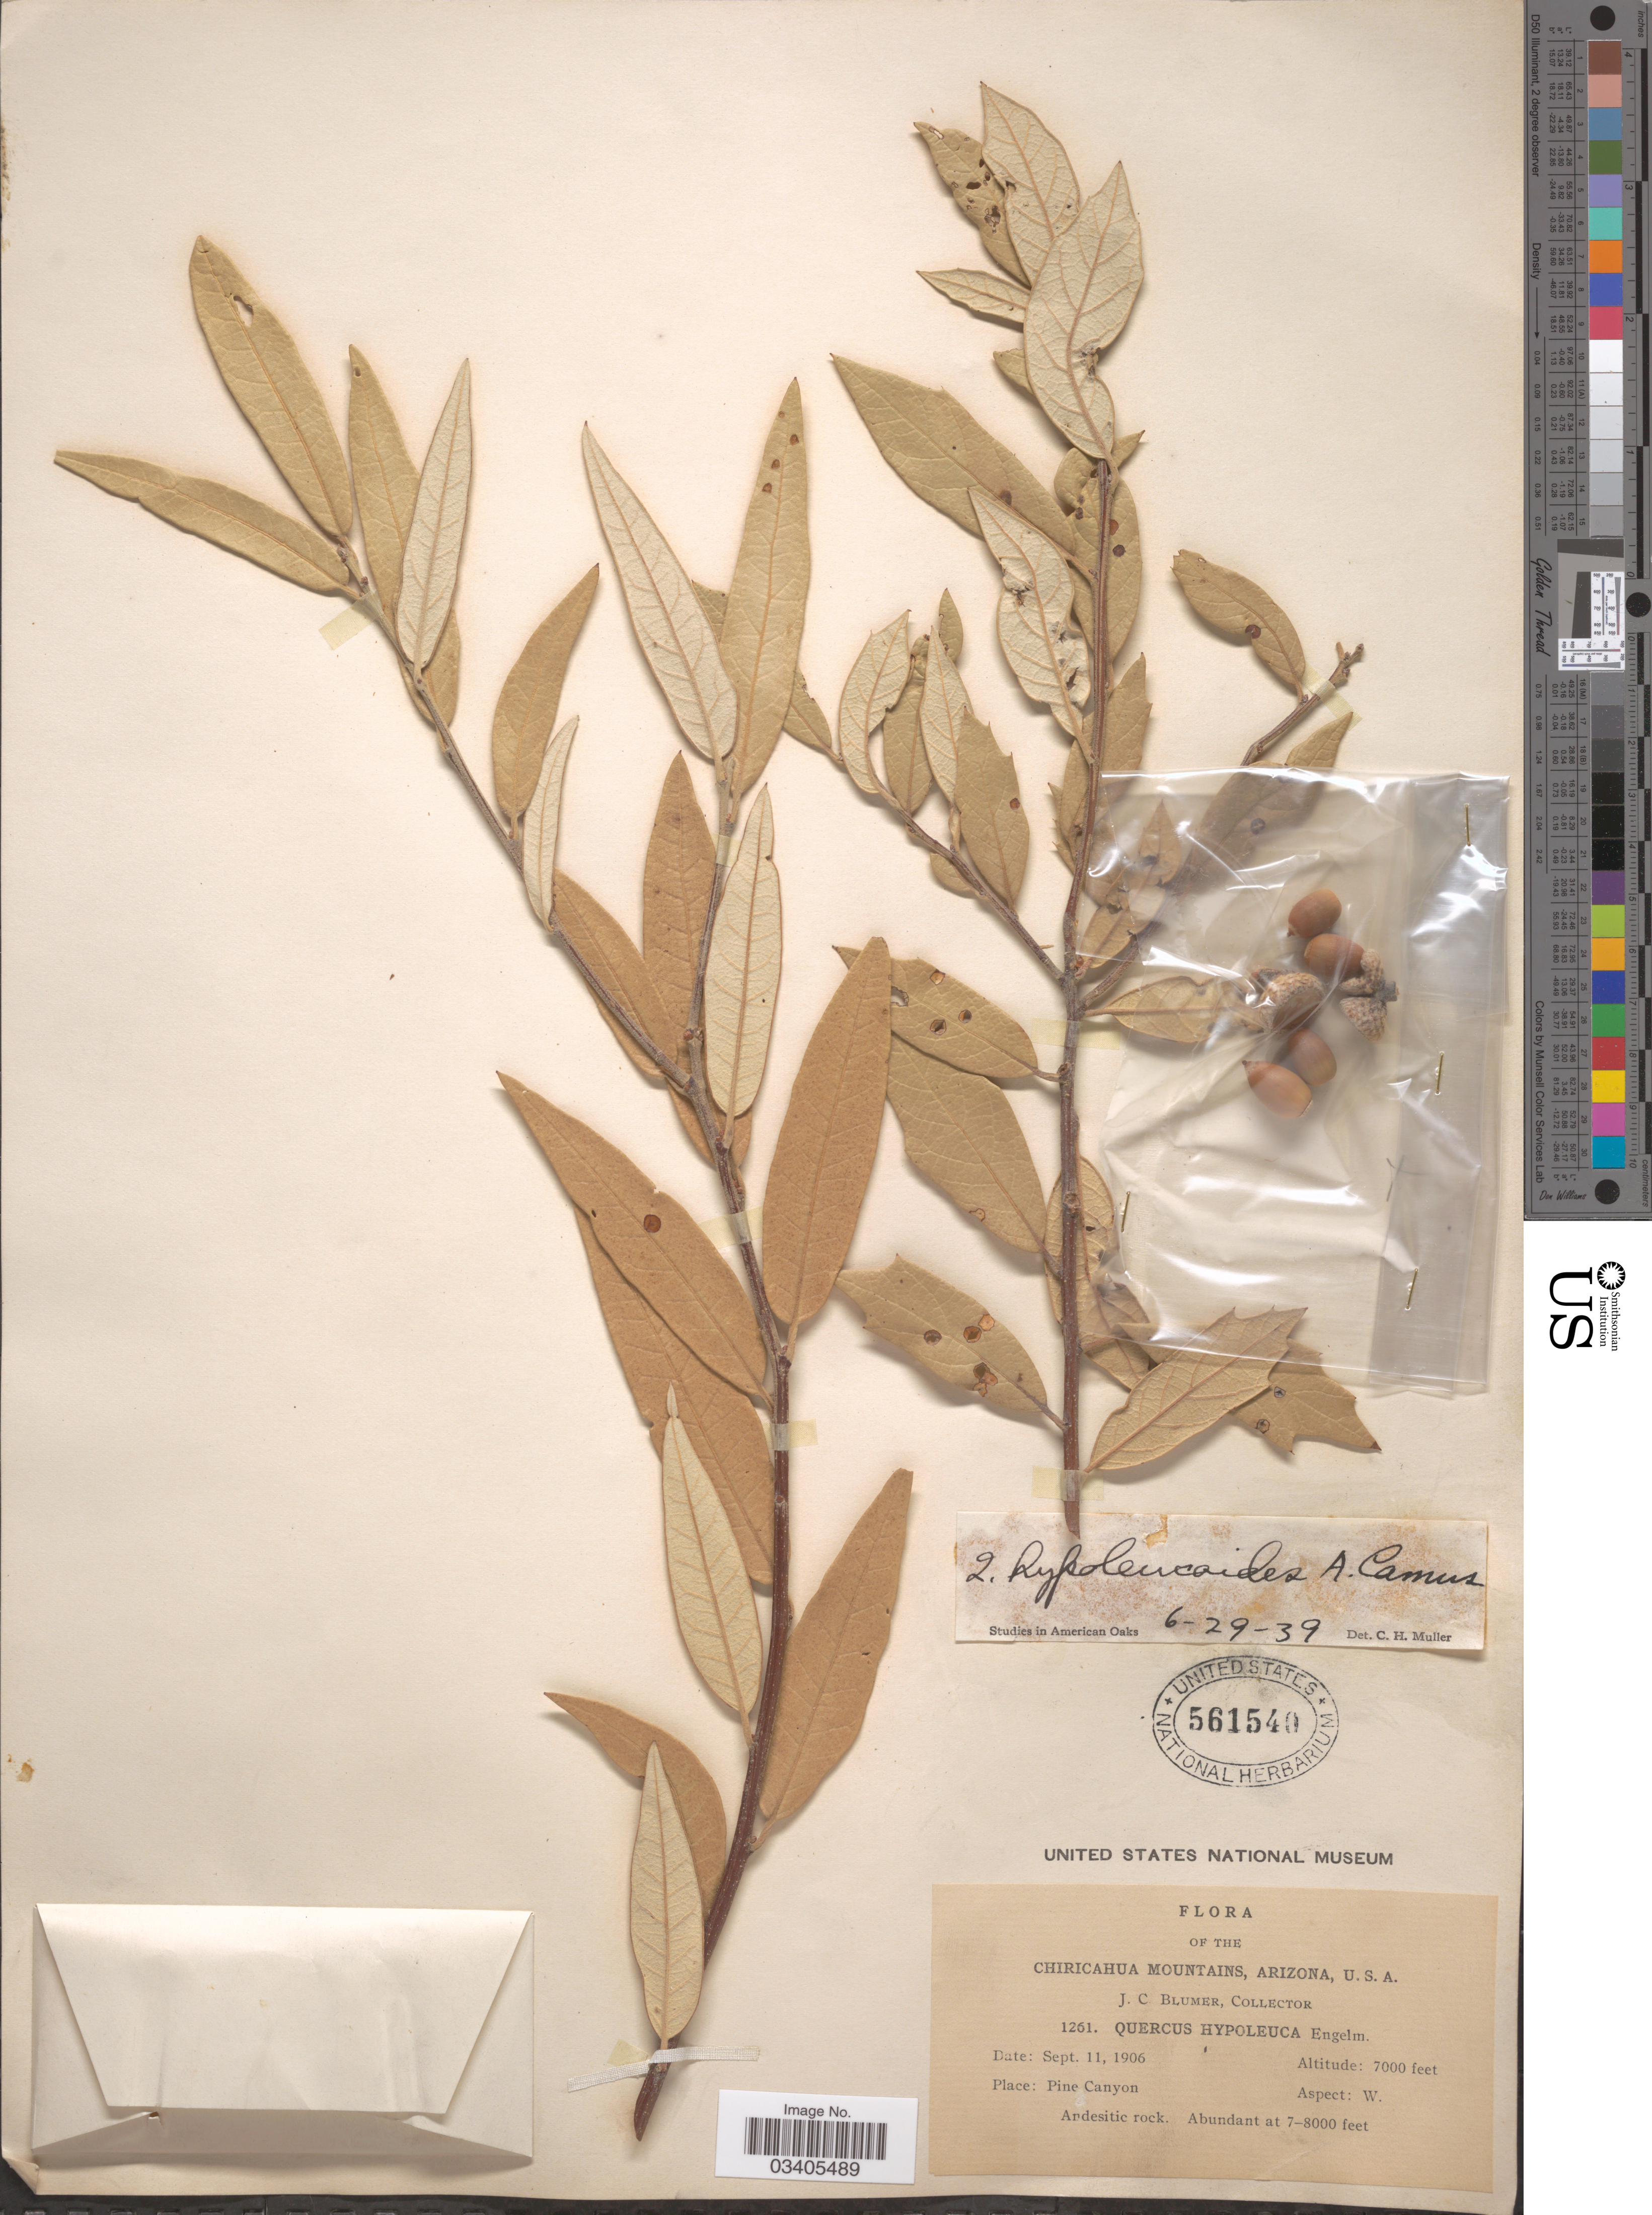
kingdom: Plantae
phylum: Tracheophyta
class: Magnoliopsida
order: Fagales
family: Fagaceae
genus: Quercus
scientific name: Quercus hypoleucoides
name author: A. Camus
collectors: J. C. Blumer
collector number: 1261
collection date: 1906-09-11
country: United States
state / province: Arizona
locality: Chiricahua Mountains. Pine Canyon. Aspect: W.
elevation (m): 2134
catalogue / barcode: US 561540